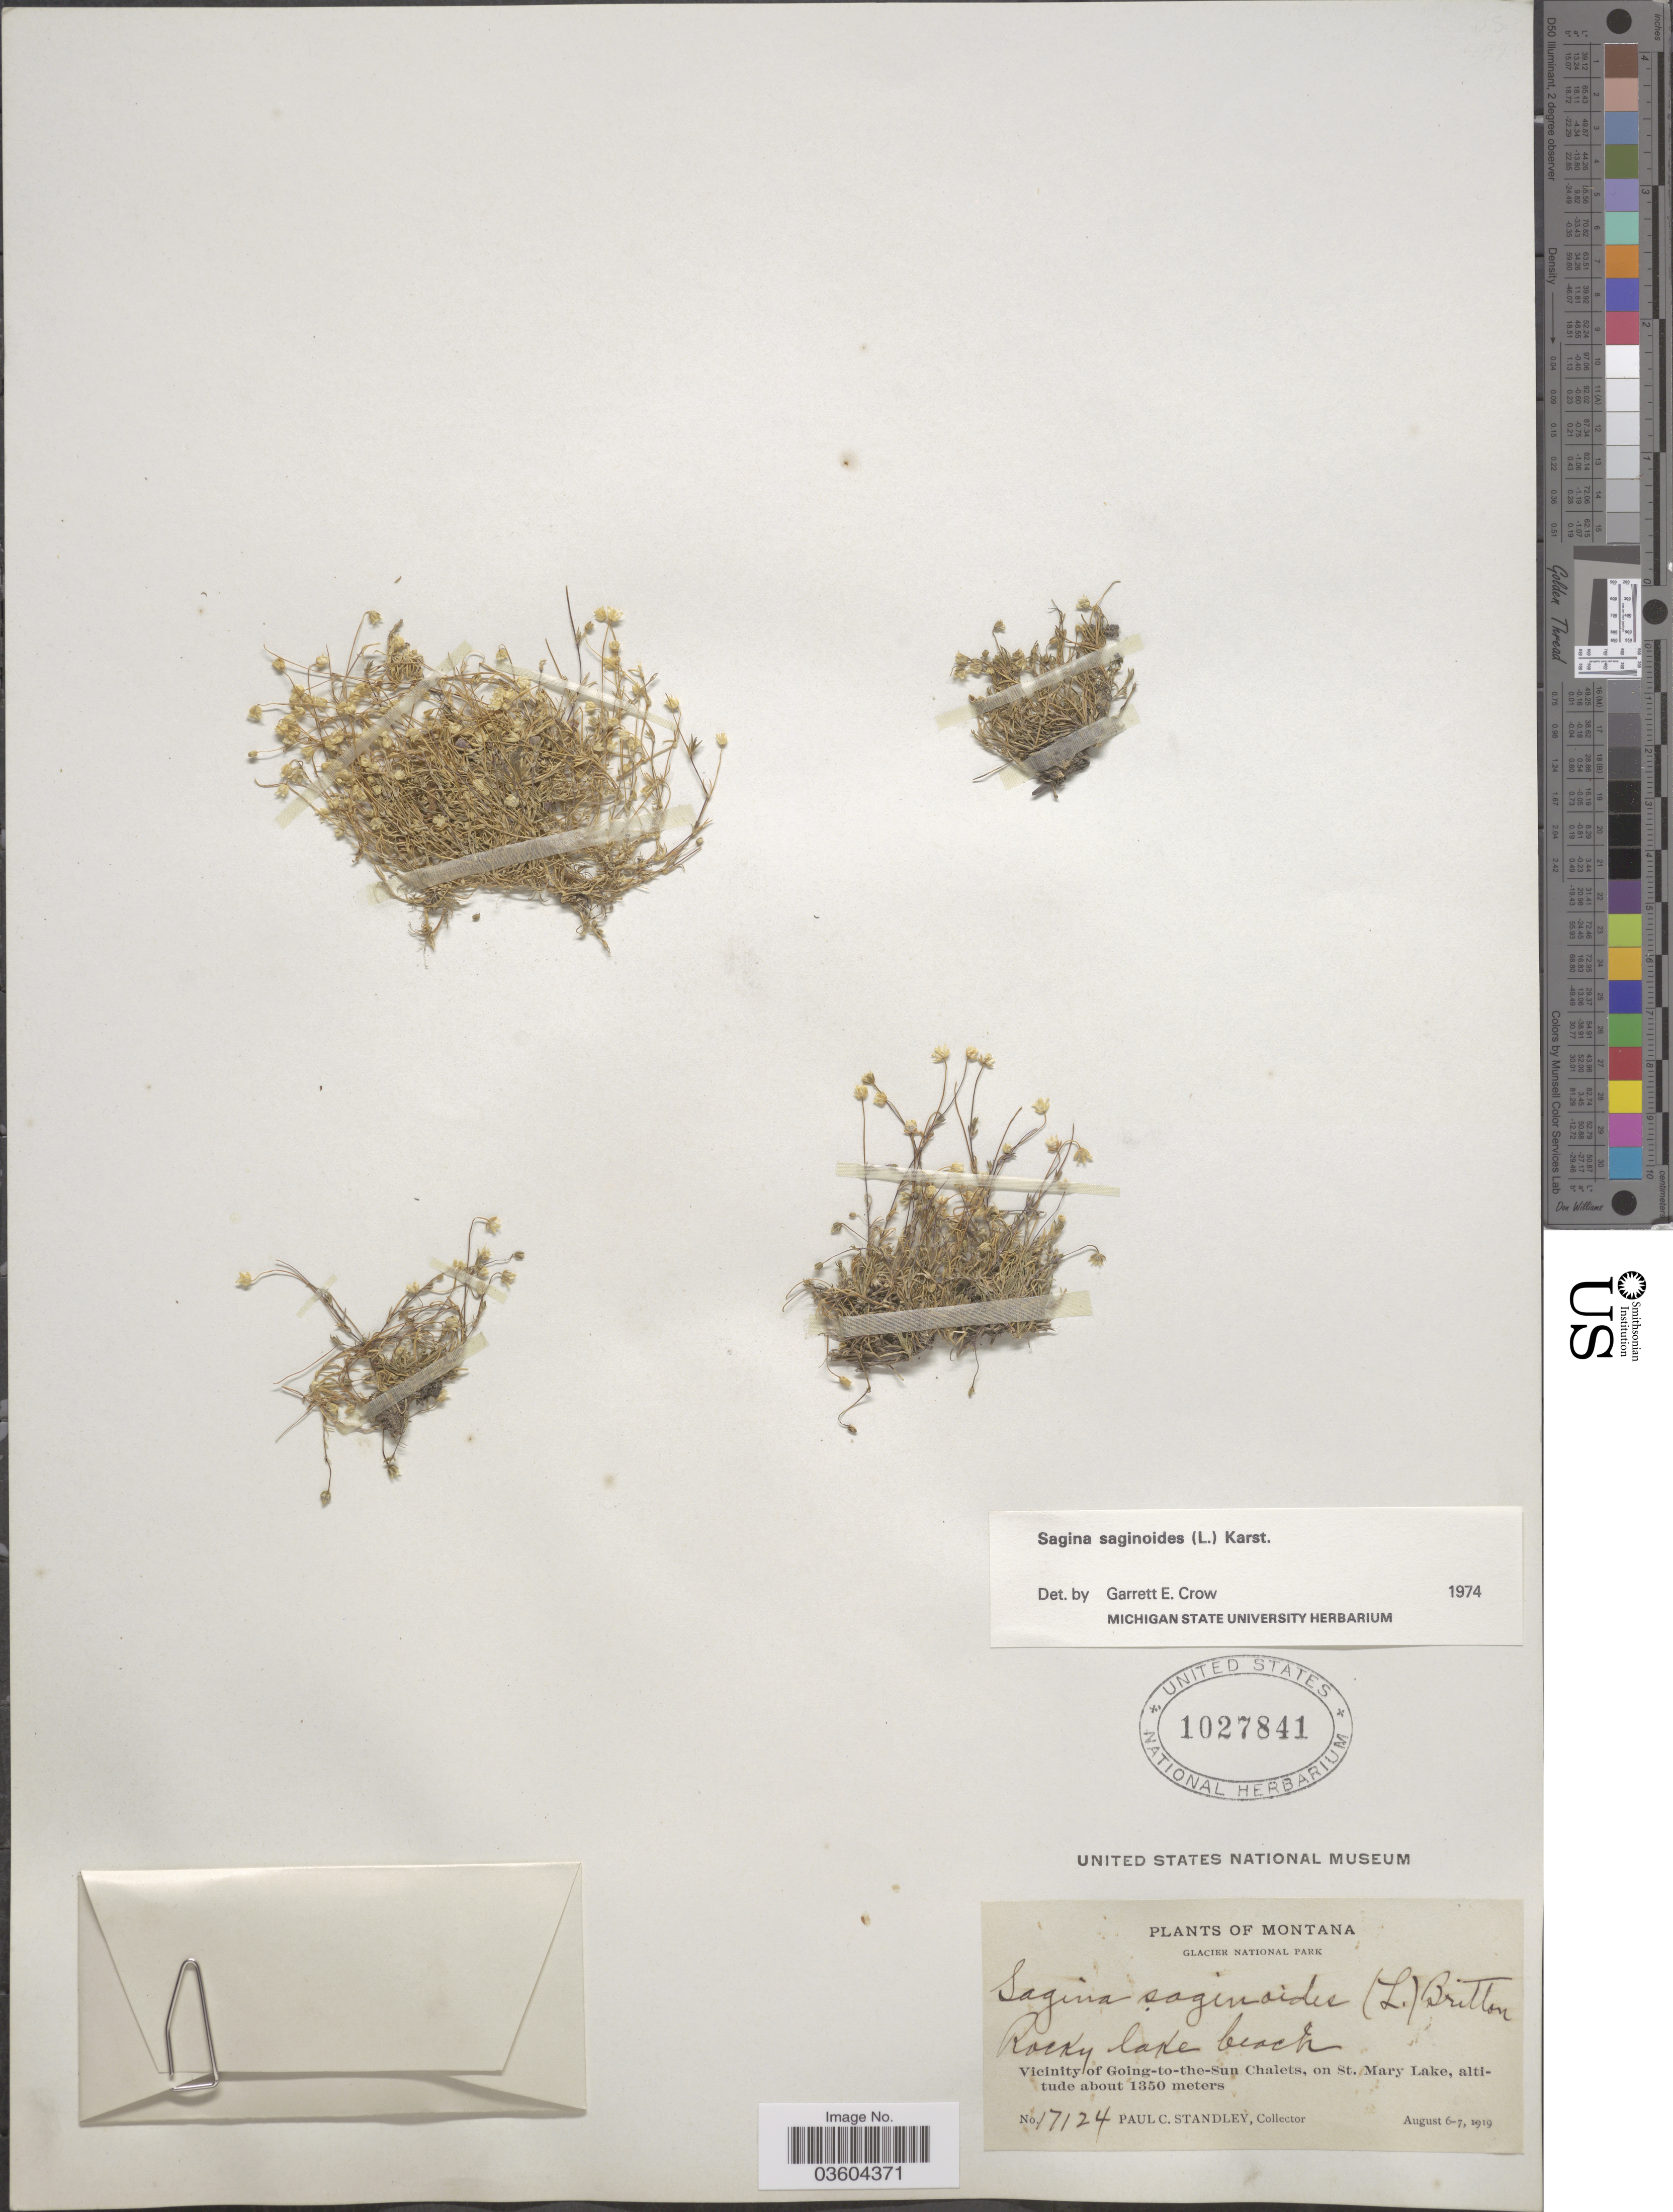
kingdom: Plantae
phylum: Tracheophyta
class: Magnoliopsida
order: Caryophyllales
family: Caryophyllaceae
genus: Sagina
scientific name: Sagina saginoides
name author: (L.) H. Karst.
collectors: P. C. Standley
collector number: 17124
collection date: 1919-08-06/1919-08-07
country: United States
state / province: Montana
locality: Glacier National Park. Vicinity of Going-to-the-Sun Chalets, on St. Mary Lake.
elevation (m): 1350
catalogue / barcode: US 1027841